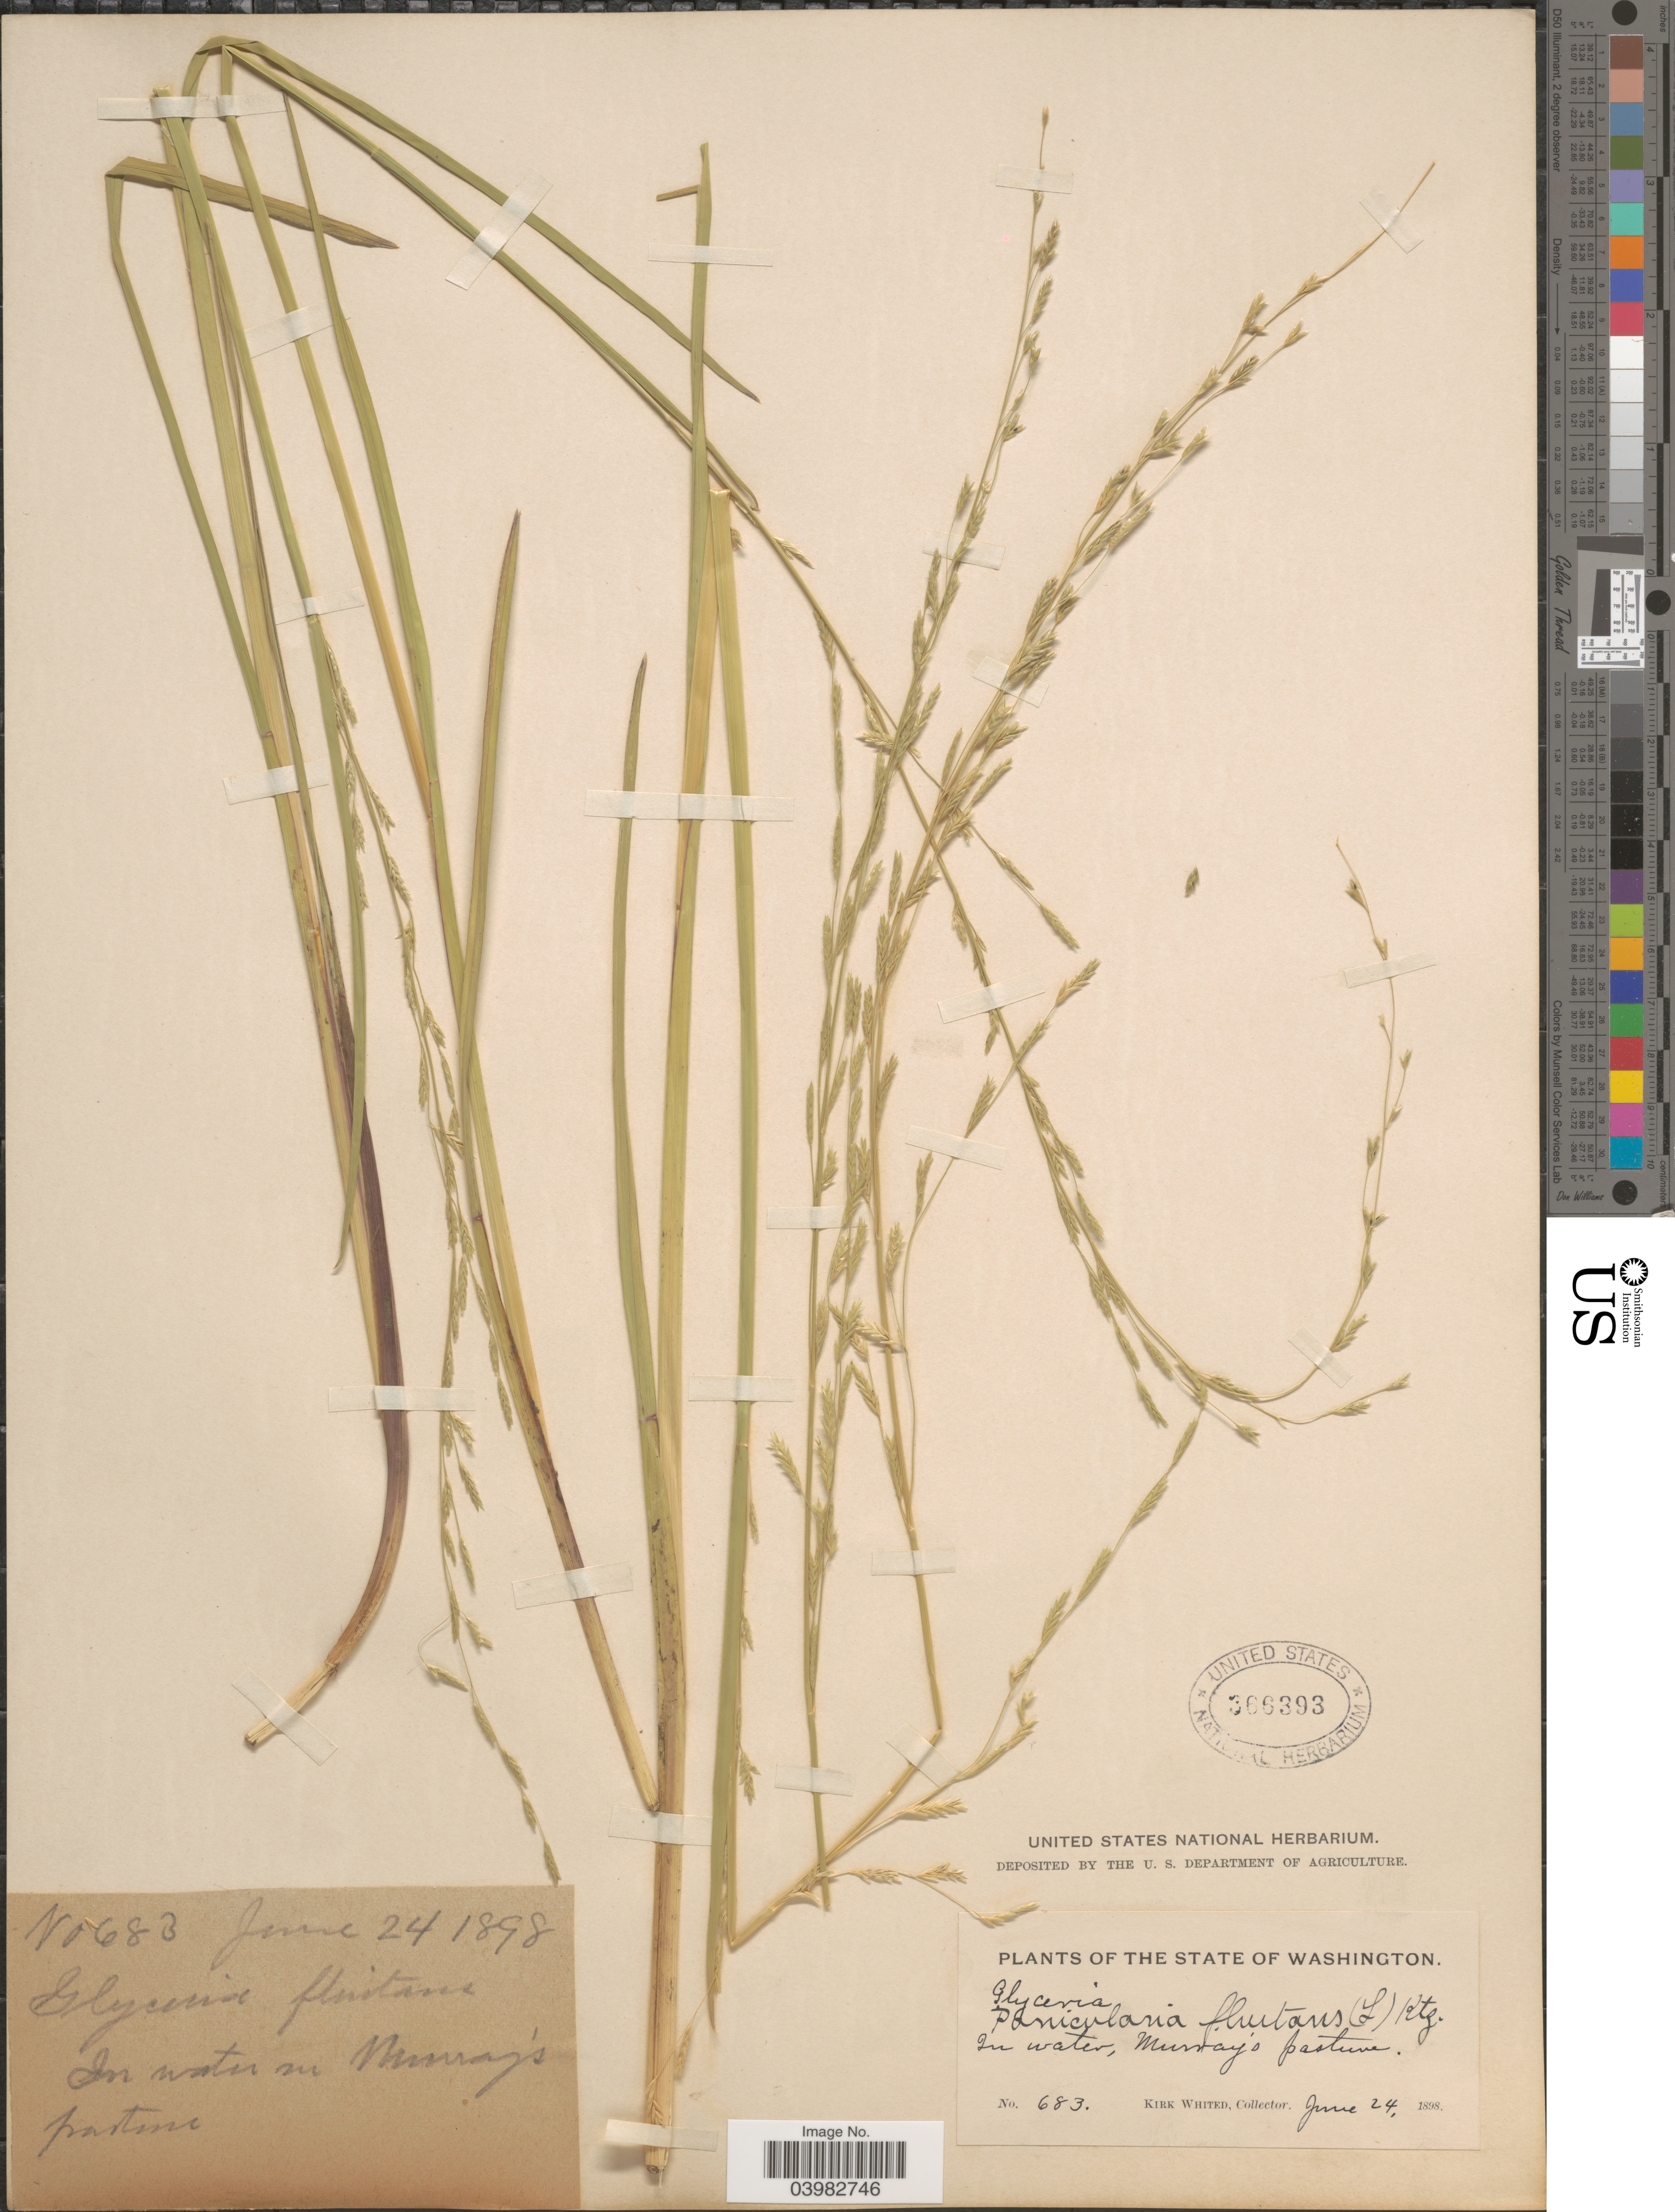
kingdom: Plantae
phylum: Tracheophyta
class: Liliopsida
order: Poales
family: Poaceae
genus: Glyceria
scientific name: Glyceria borealis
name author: (Nash) Batchelder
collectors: K. Whited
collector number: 683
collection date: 1898-06-24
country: United States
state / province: Washington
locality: In water on Murray's pasture.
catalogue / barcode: US 366393